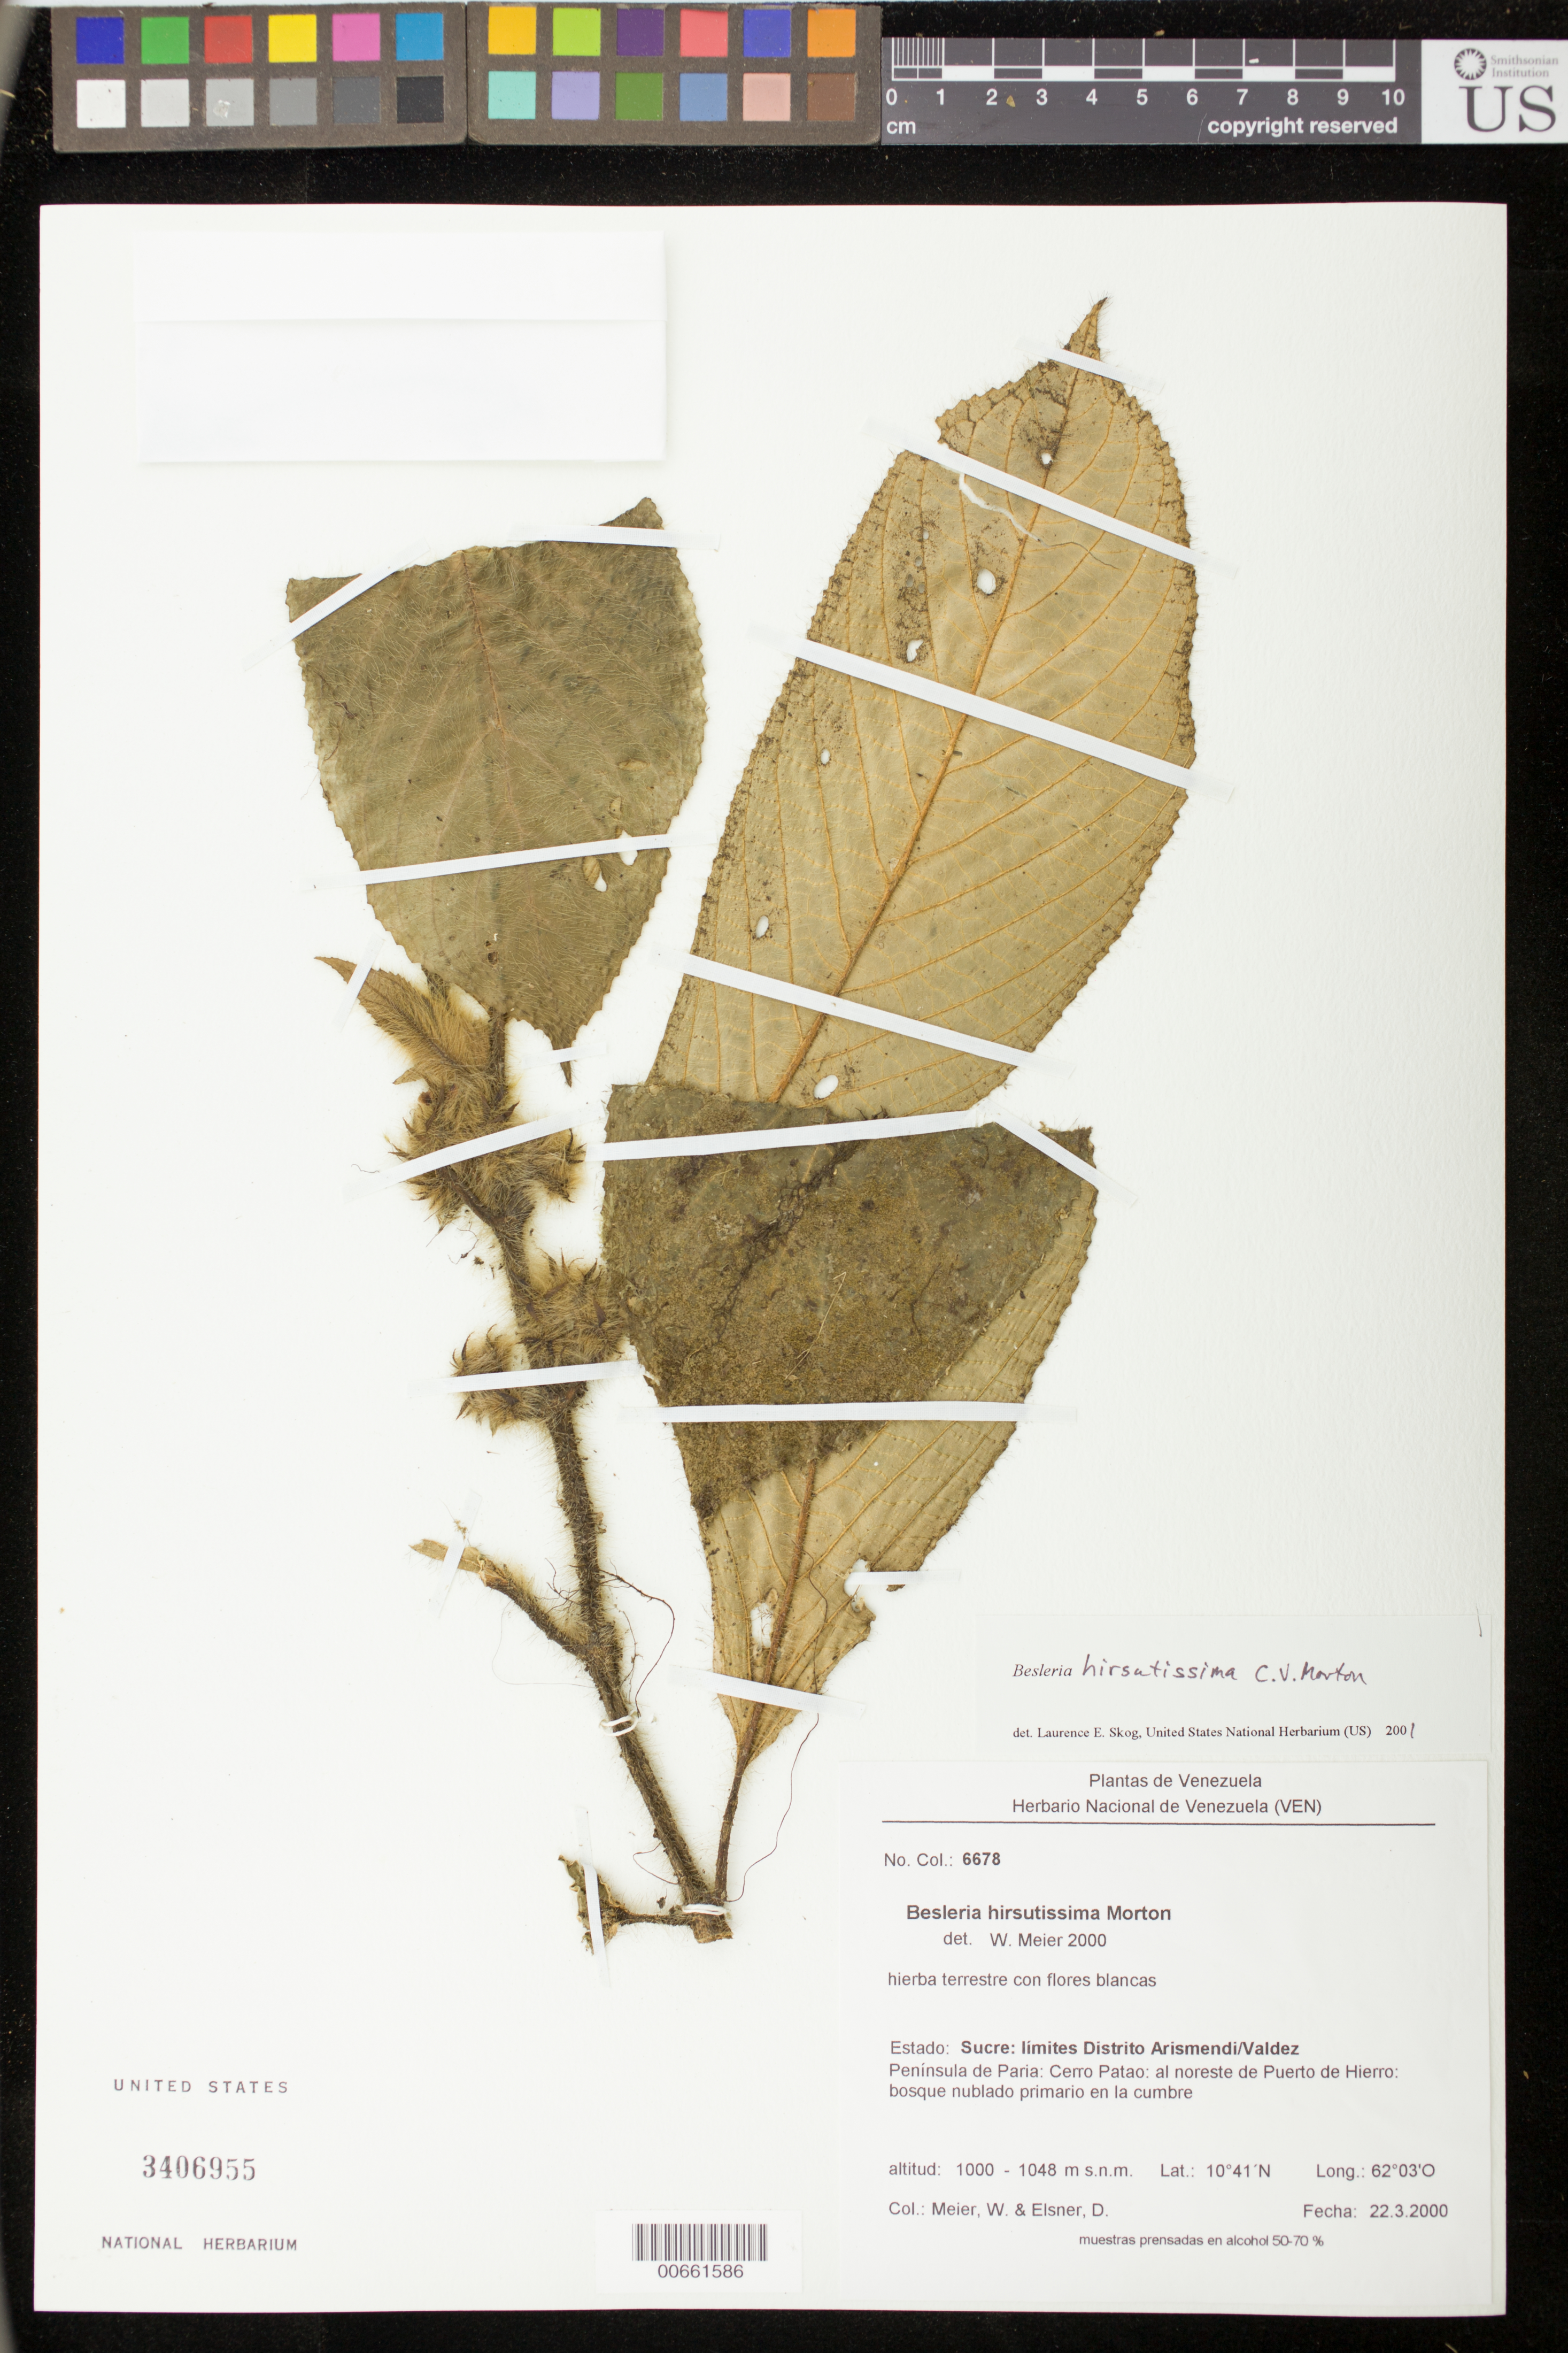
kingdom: Plantae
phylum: Tracheophyta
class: Magnoliopsida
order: Lamiales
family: Gesneriaceae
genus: Besleria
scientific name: Besleria hirsutissima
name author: (Benth.) Fritsch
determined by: Skog, Laurence E.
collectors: W. Meier & D. Elsner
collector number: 6678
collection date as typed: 22 Mar 2000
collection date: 2000-03-22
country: Venezuela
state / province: Sucre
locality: Limites Distrito Arismendi/Valdez; Península de Paria: Cerro Patao: al noreste de Puerto de Hierro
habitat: Bosque nublado primario en la cumbre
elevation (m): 1000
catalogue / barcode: US 3406955